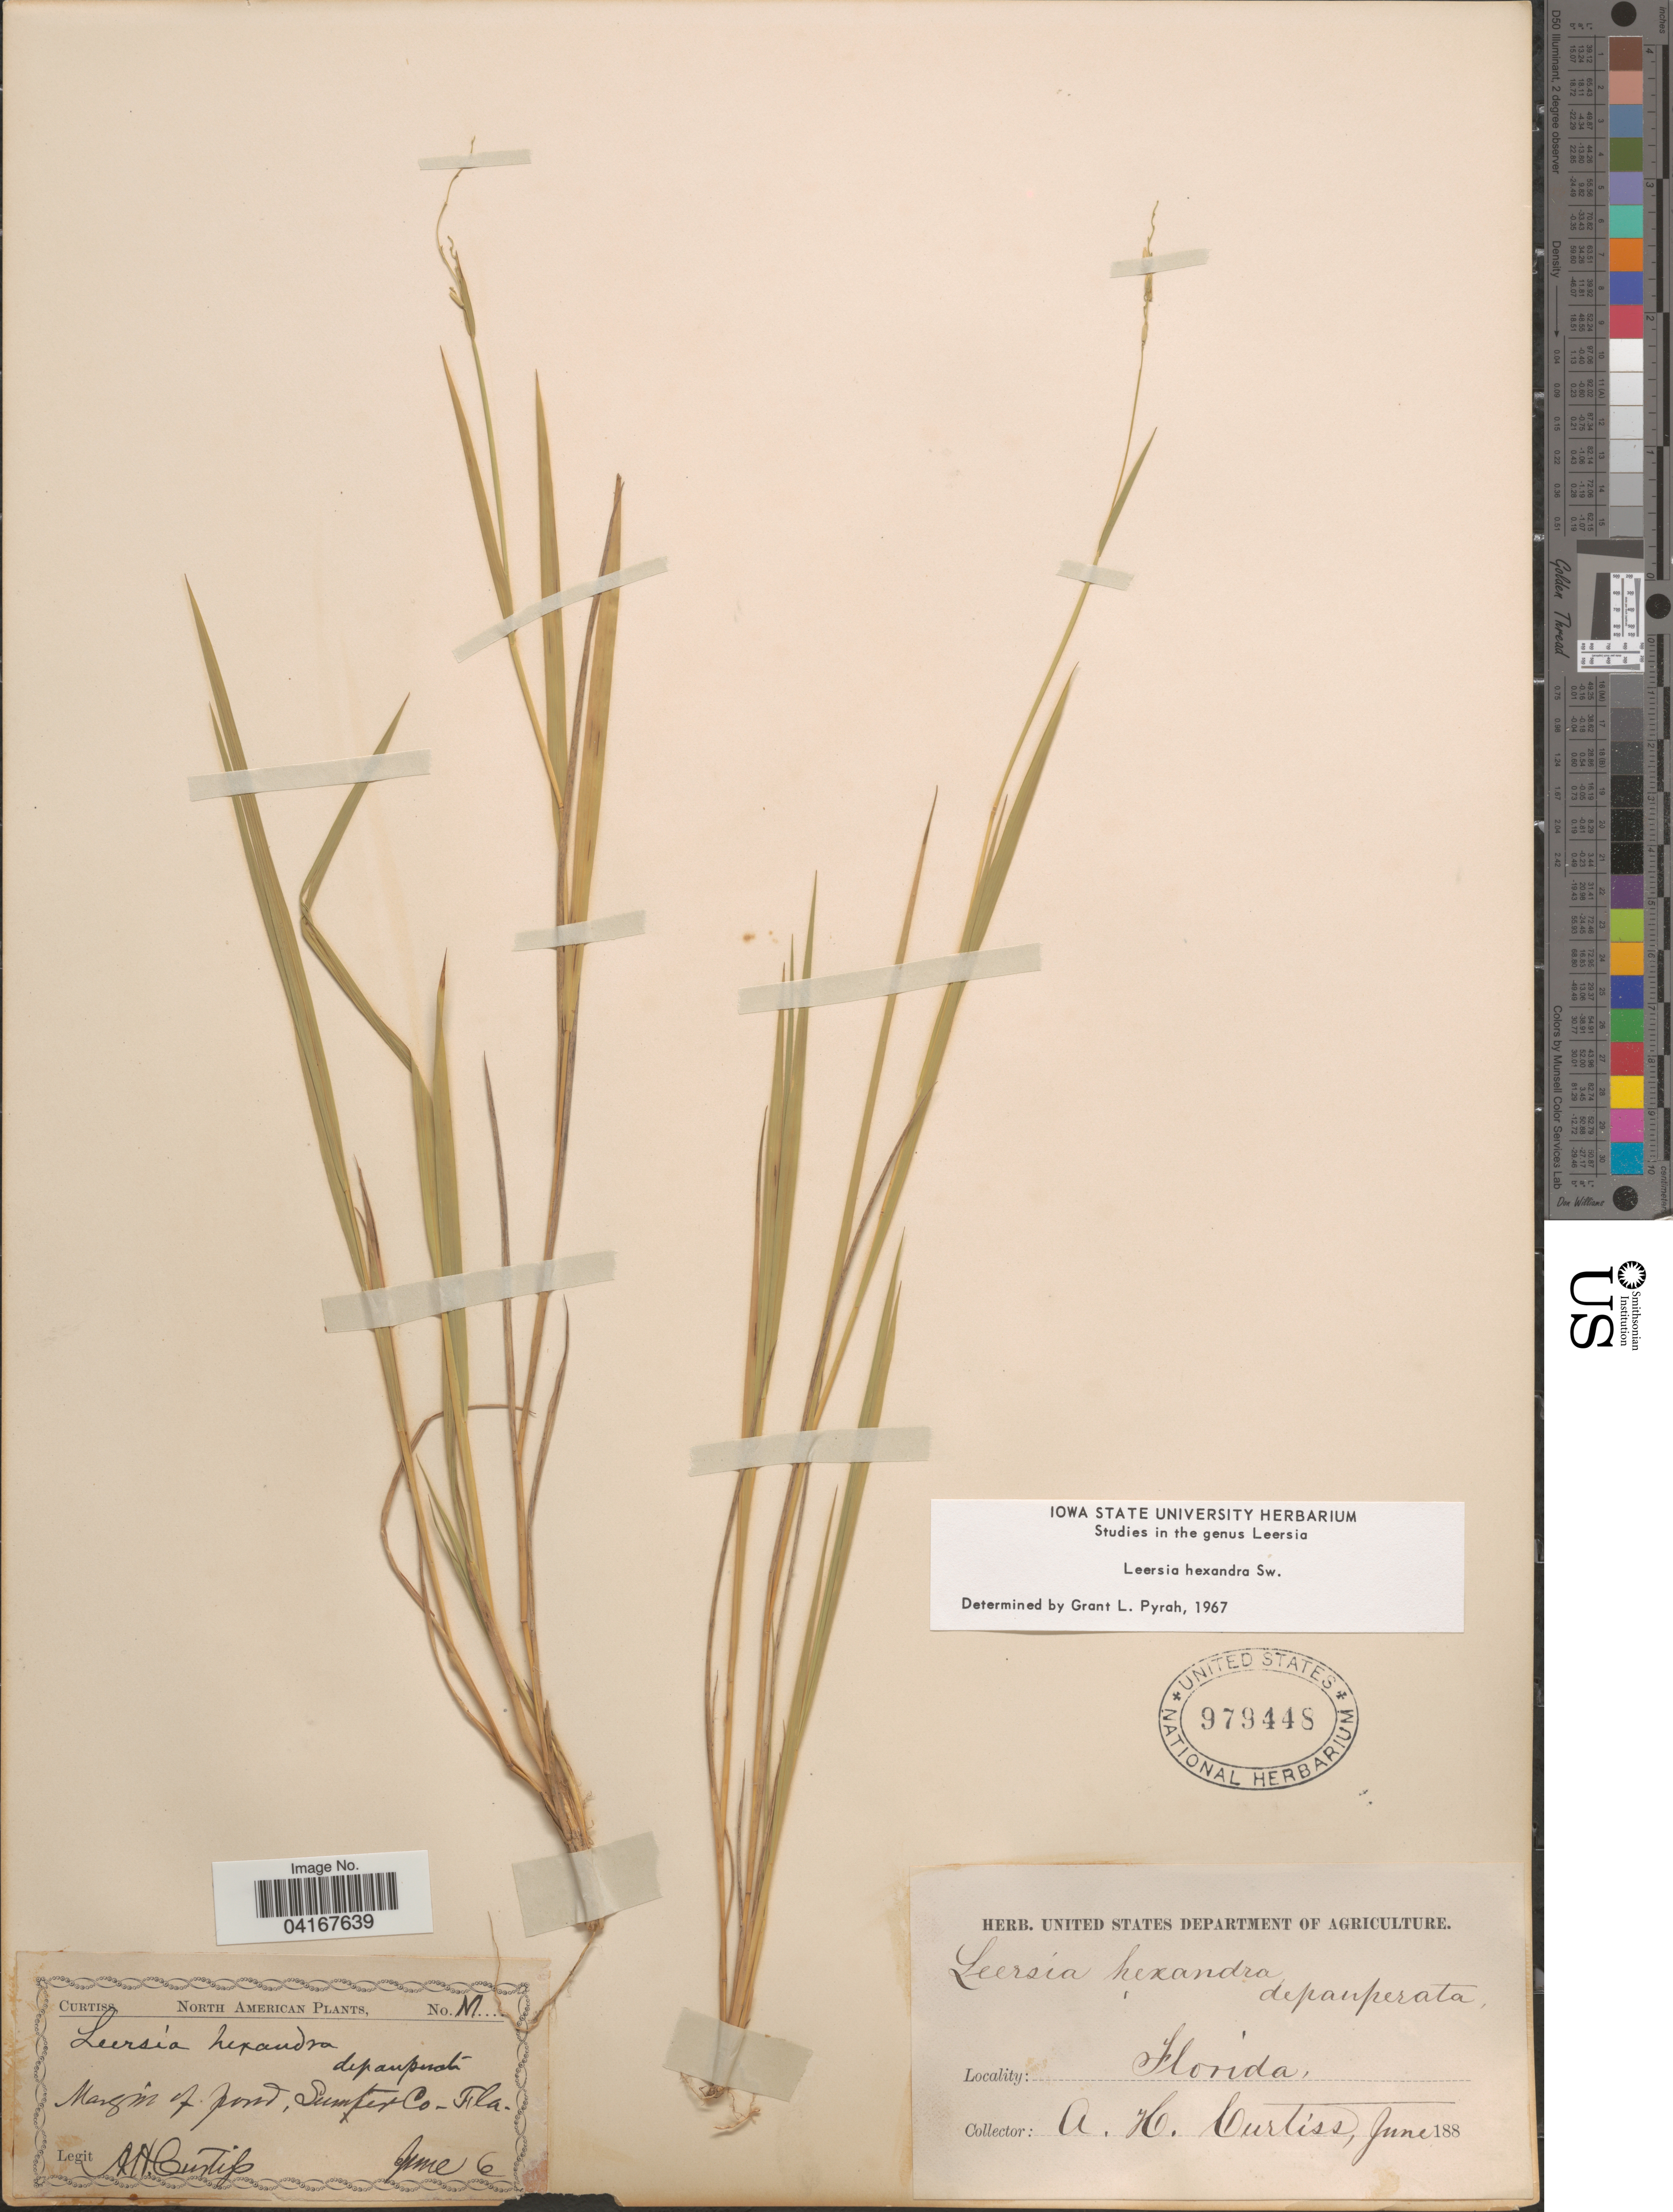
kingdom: Plantae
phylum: Tracheophyta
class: Liliopsida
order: Poales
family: Poaceae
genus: Leersia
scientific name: Leersia hexandra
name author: Sw.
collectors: A. H. Curtiss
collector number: N1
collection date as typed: June 6 188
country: United States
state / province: Florida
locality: Margin of pond, Sumter Co.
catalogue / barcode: US 979448